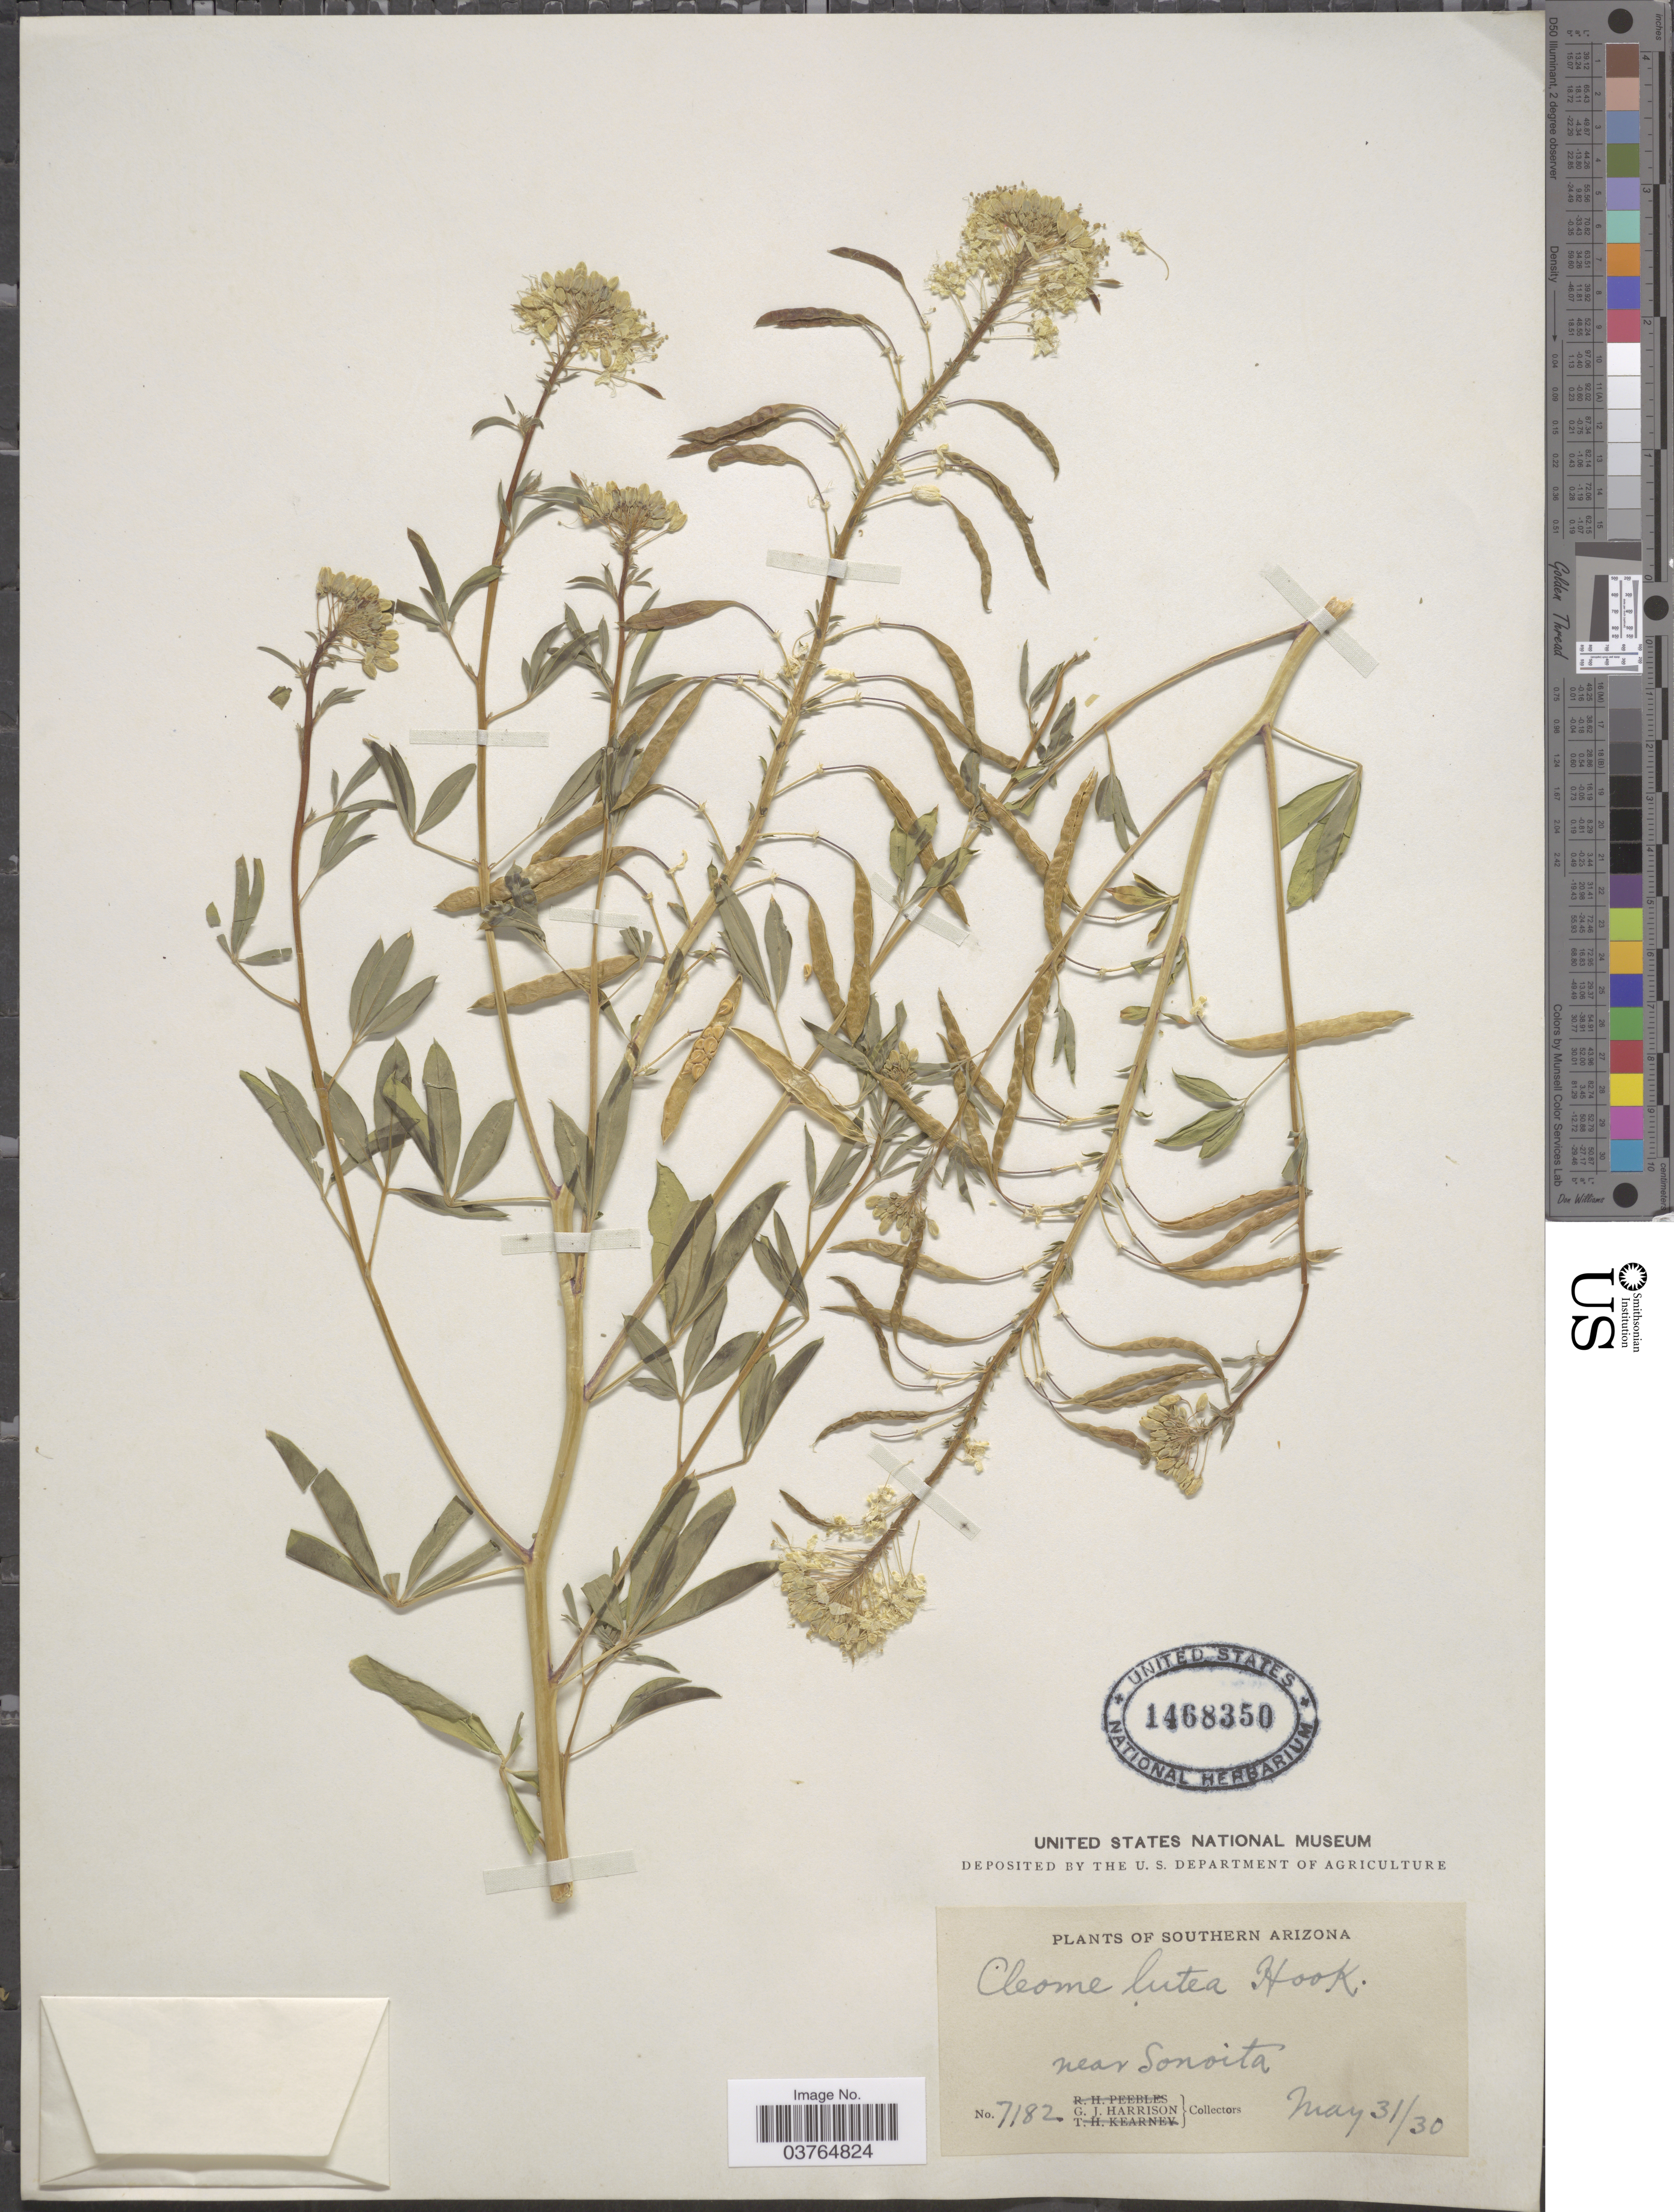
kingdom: Plantae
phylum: Tracheophyta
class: Magnoliopsida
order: Brassicales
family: Cleomaceae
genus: Cleomella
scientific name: Cleomella lutea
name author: (Hook.) Roalson & J.C. Hall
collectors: G. J. Harrison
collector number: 7182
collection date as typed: Transcribed d/m/y: 31/5/30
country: United States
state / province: Arizona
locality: Southern Arizona. Near Sonoita.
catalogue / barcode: US 1468350